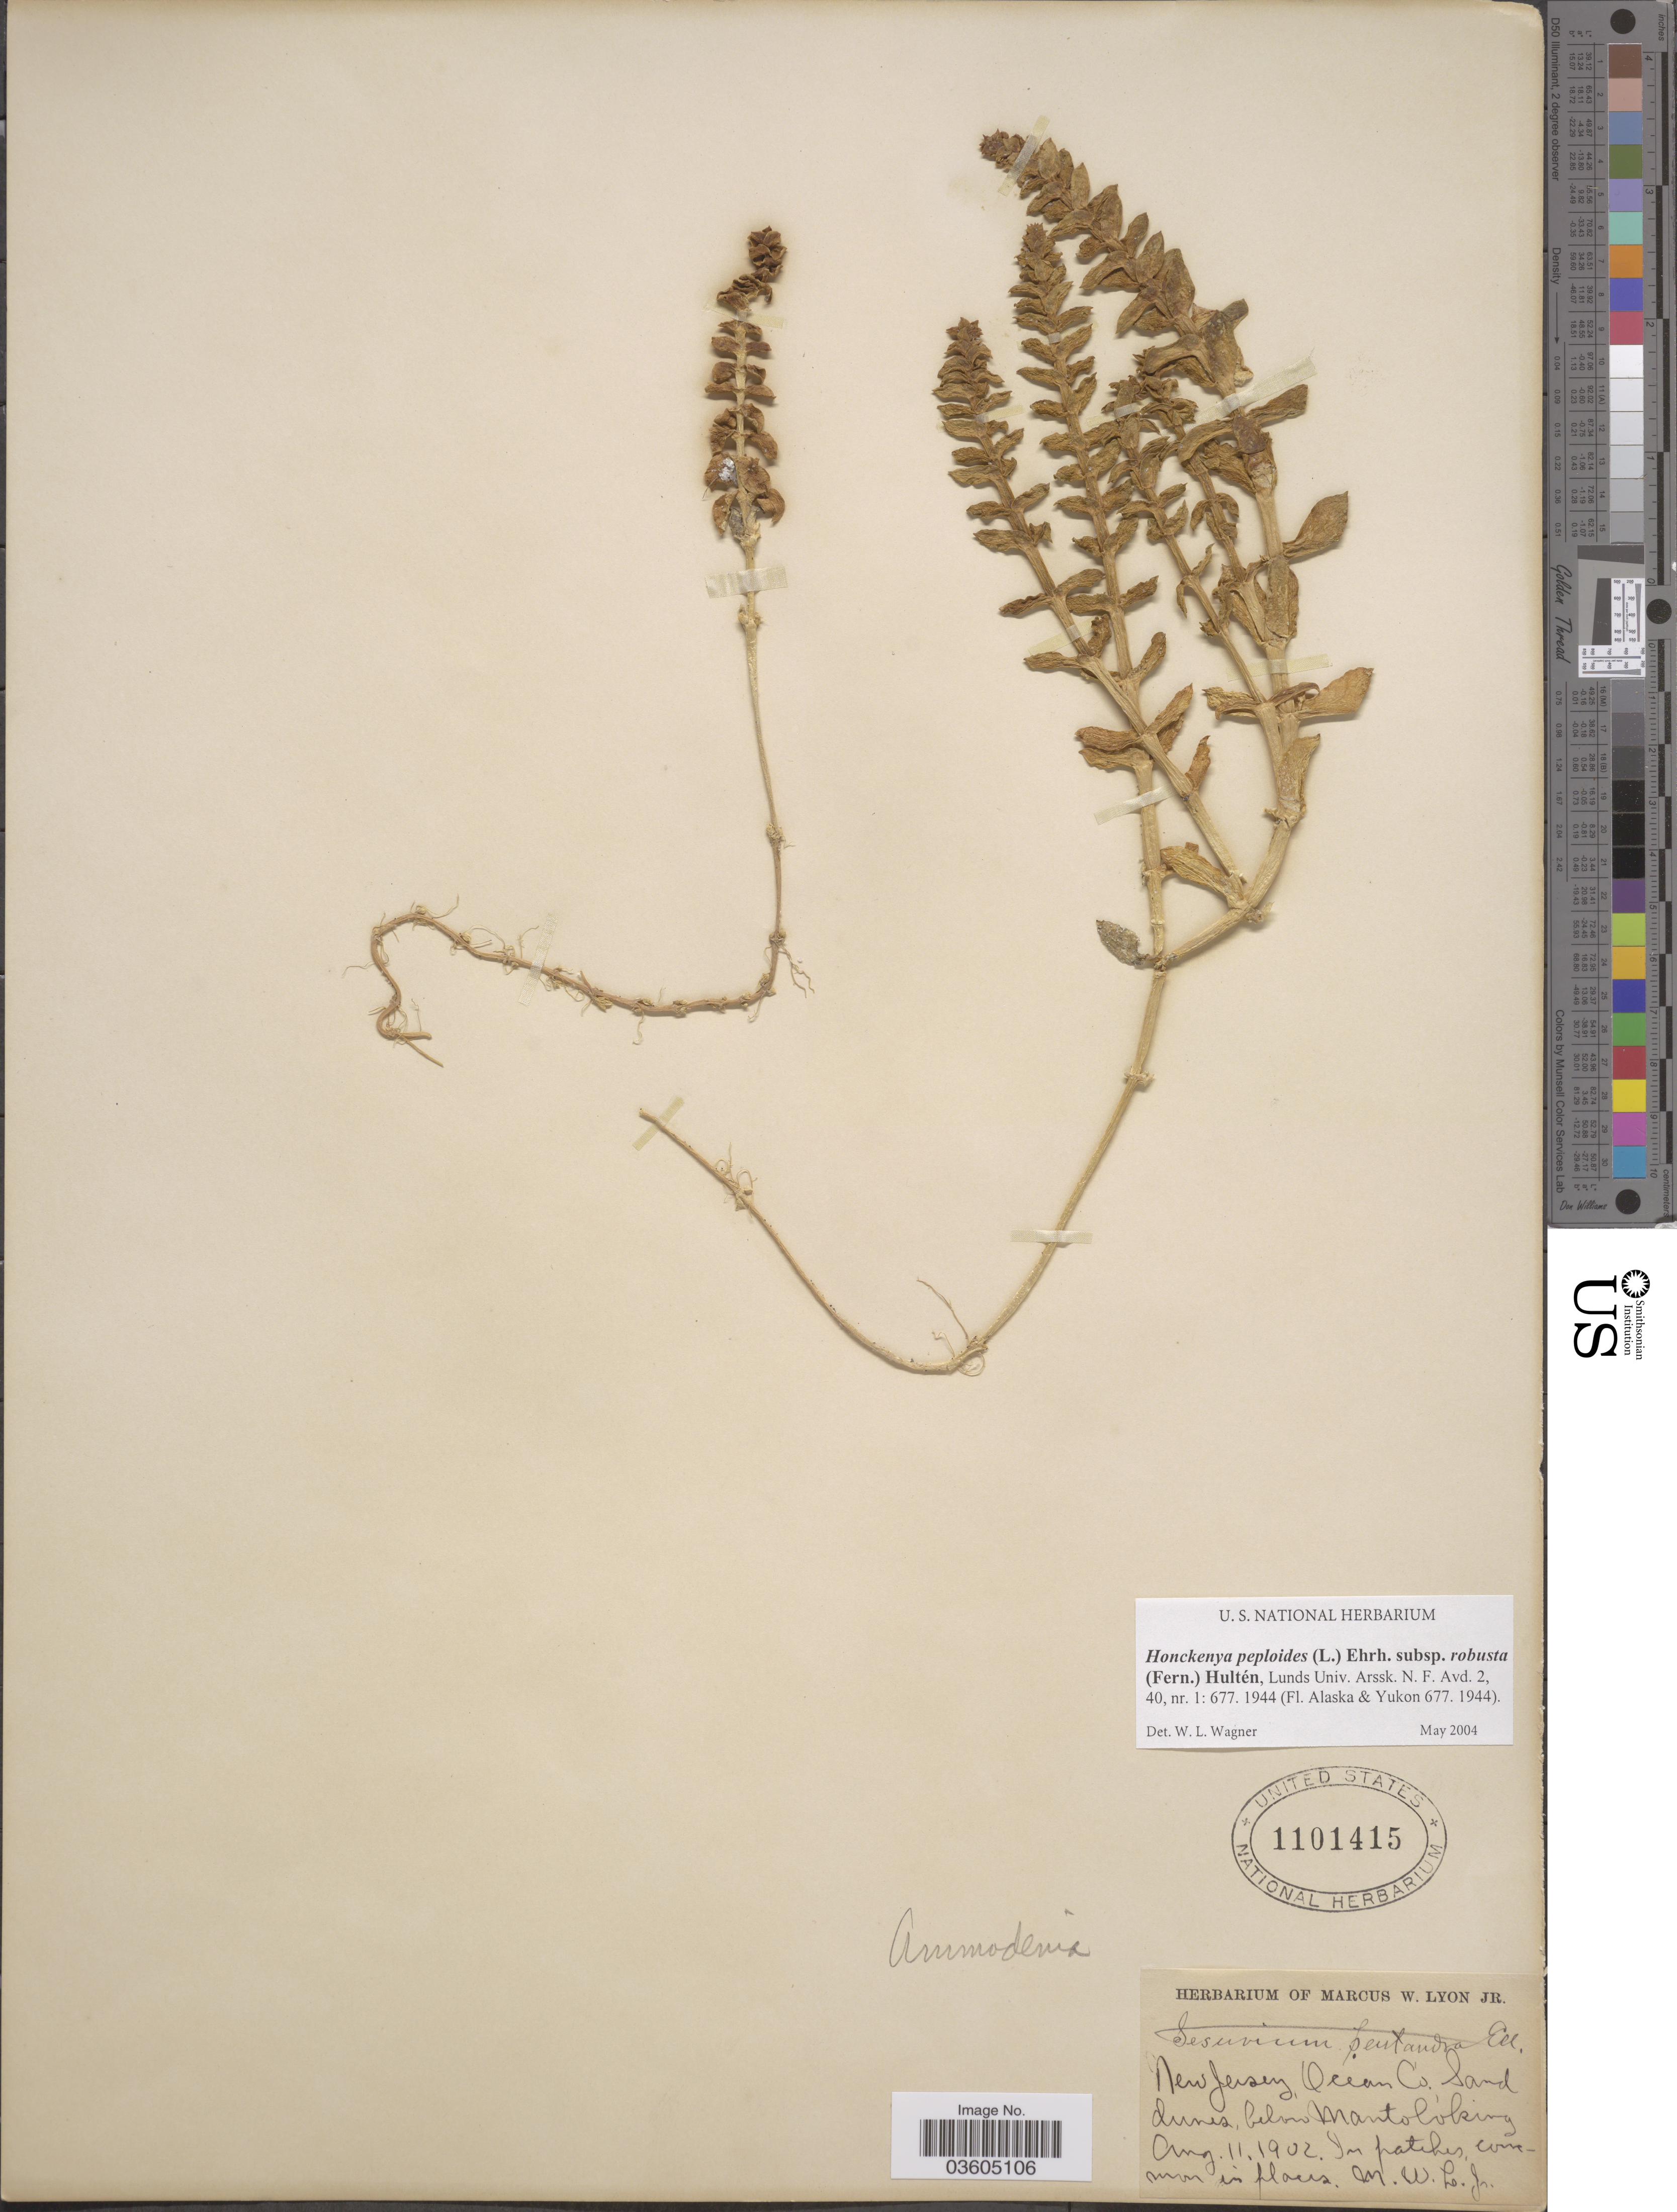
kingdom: Plantae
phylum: Tracheophyta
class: Magnoliopsida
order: Caryophyllales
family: Caryophyllaceae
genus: Honckenya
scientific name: Honckenya peploides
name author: (L.) Ehrh.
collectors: M. W. Lyon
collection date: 1902-08-11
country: United States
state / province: New Jersey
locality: Ocean Co., Sand dunes, below Mantoloking.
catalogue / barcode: US 1101415